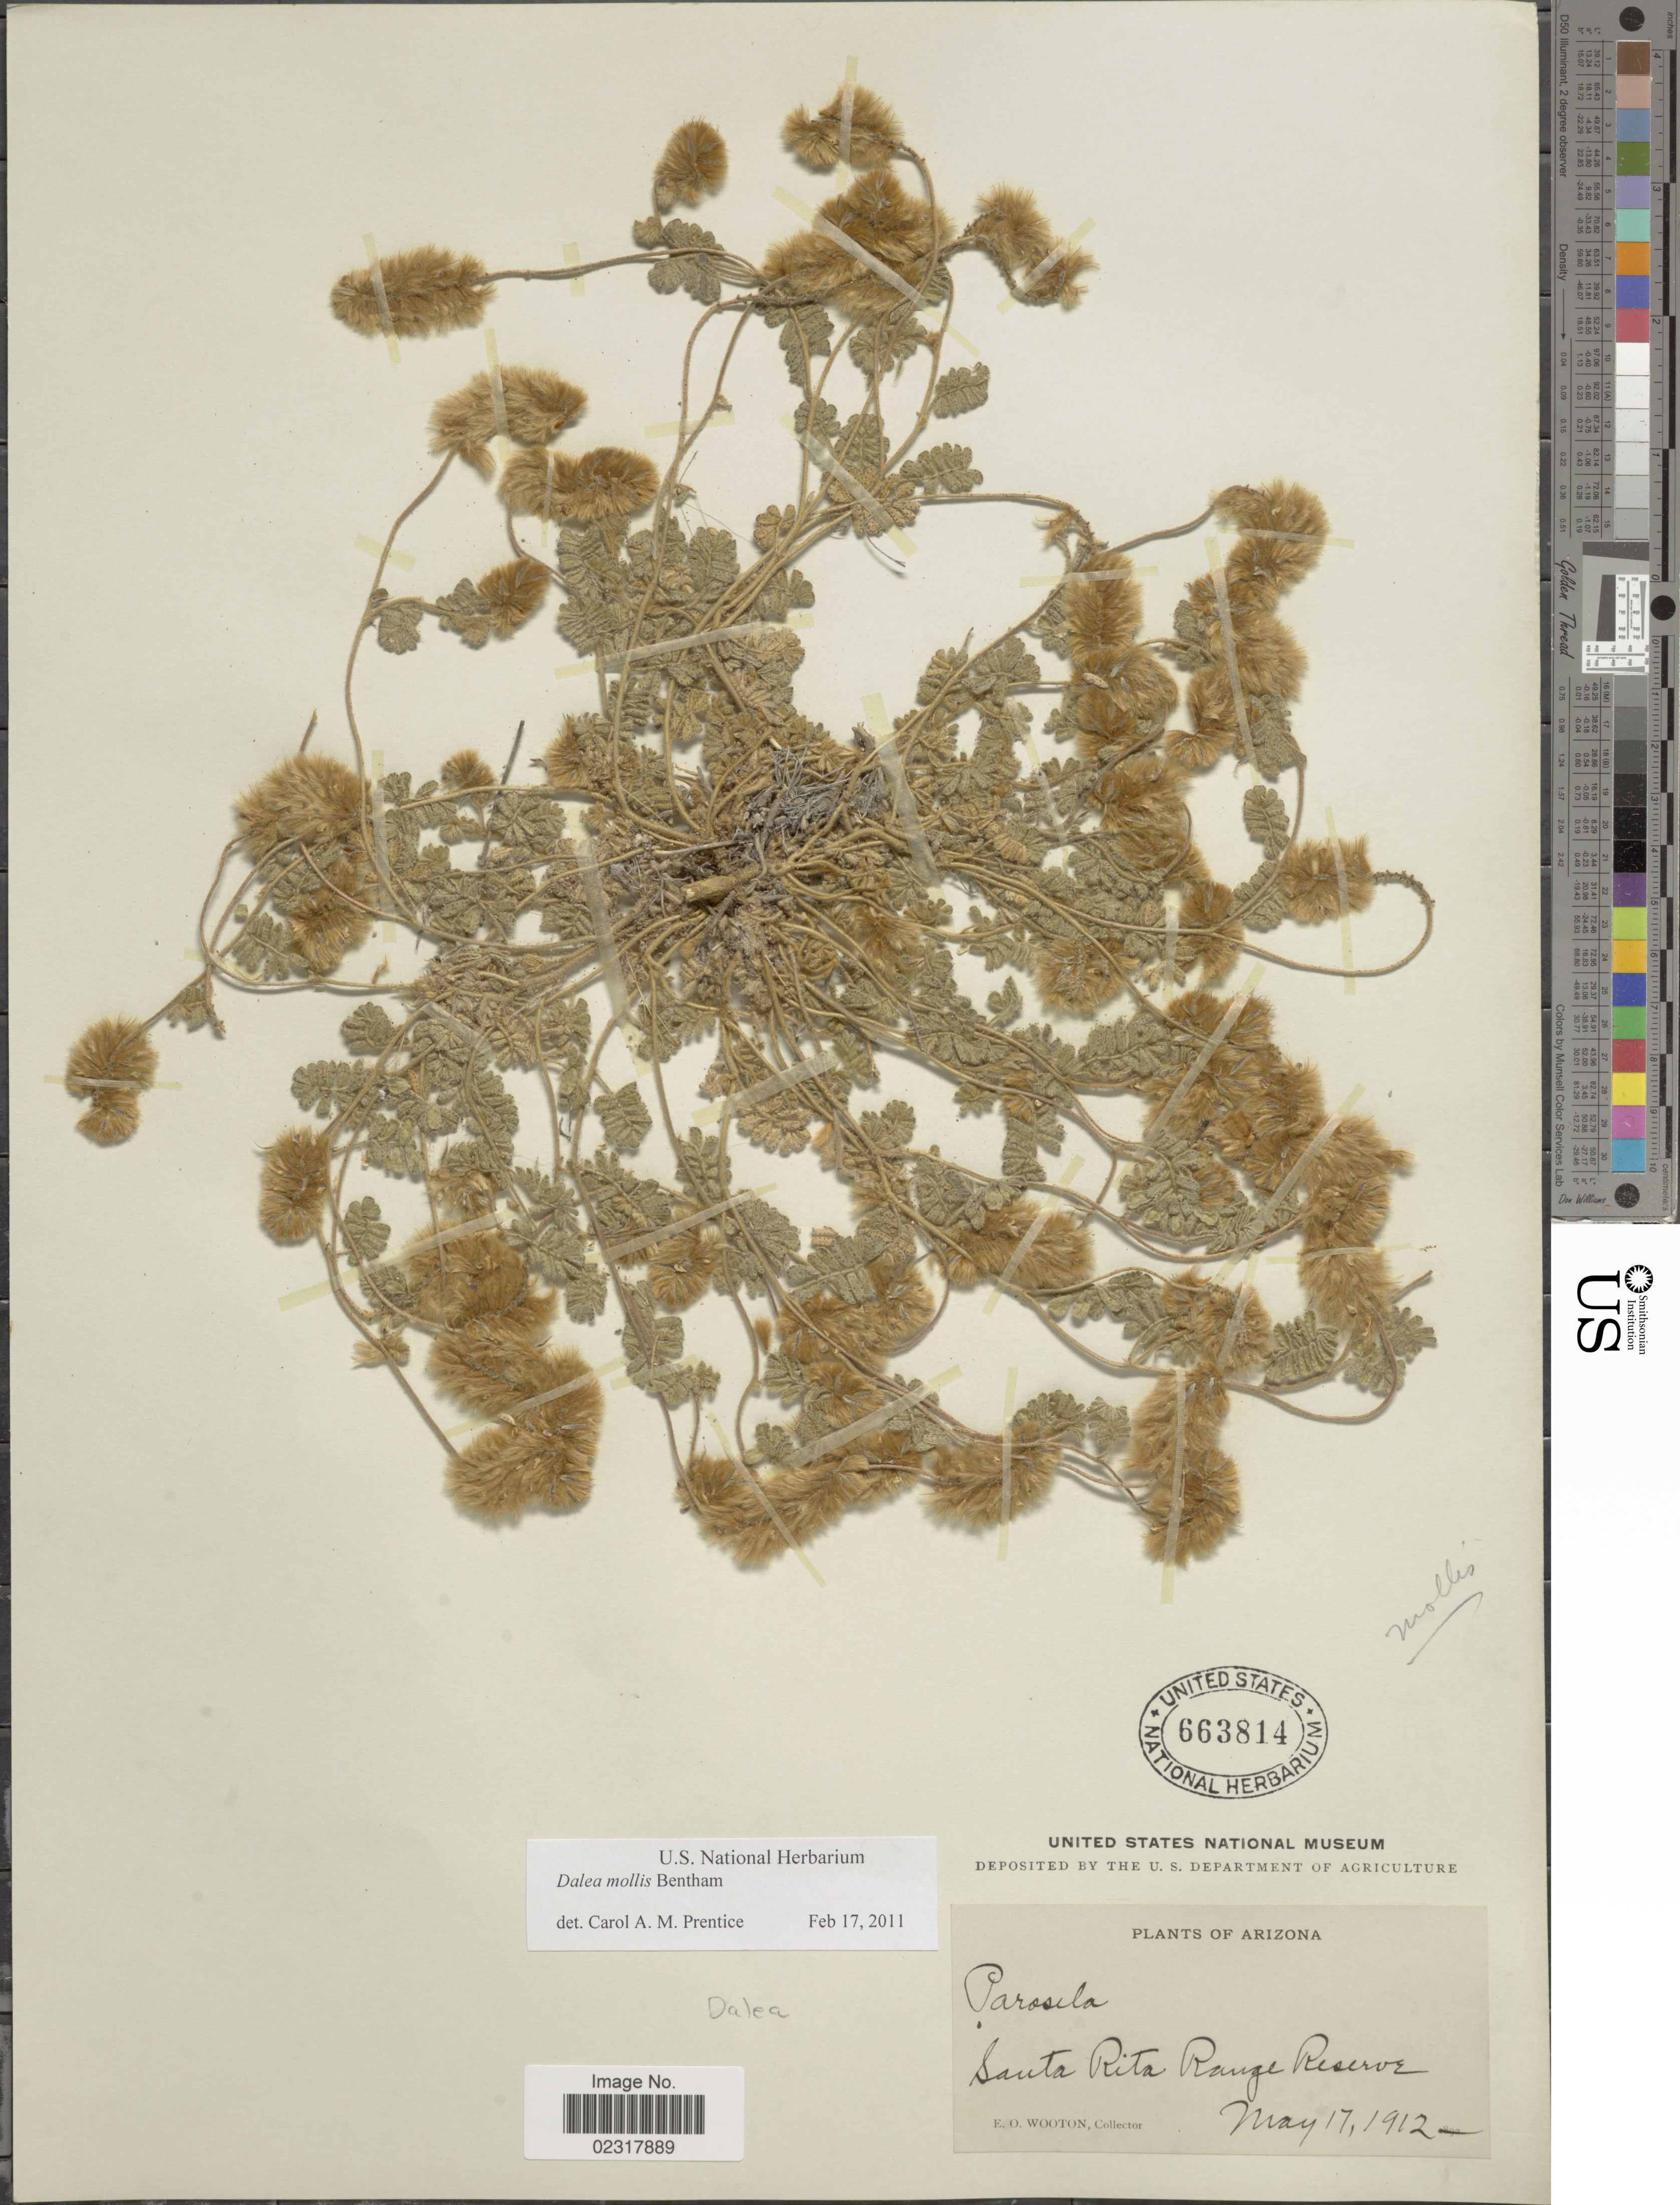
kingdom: Plantae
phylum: Tracheophyta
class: Magnoliopsida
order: Fabales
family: Fabaceae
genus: Dalea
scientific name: Dalea mollis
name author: Benth.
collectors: E. O. Wooton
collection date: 1912-05-17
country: United States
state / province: Arizona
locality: Santa Rita Range Reserve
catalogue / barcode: US 663814